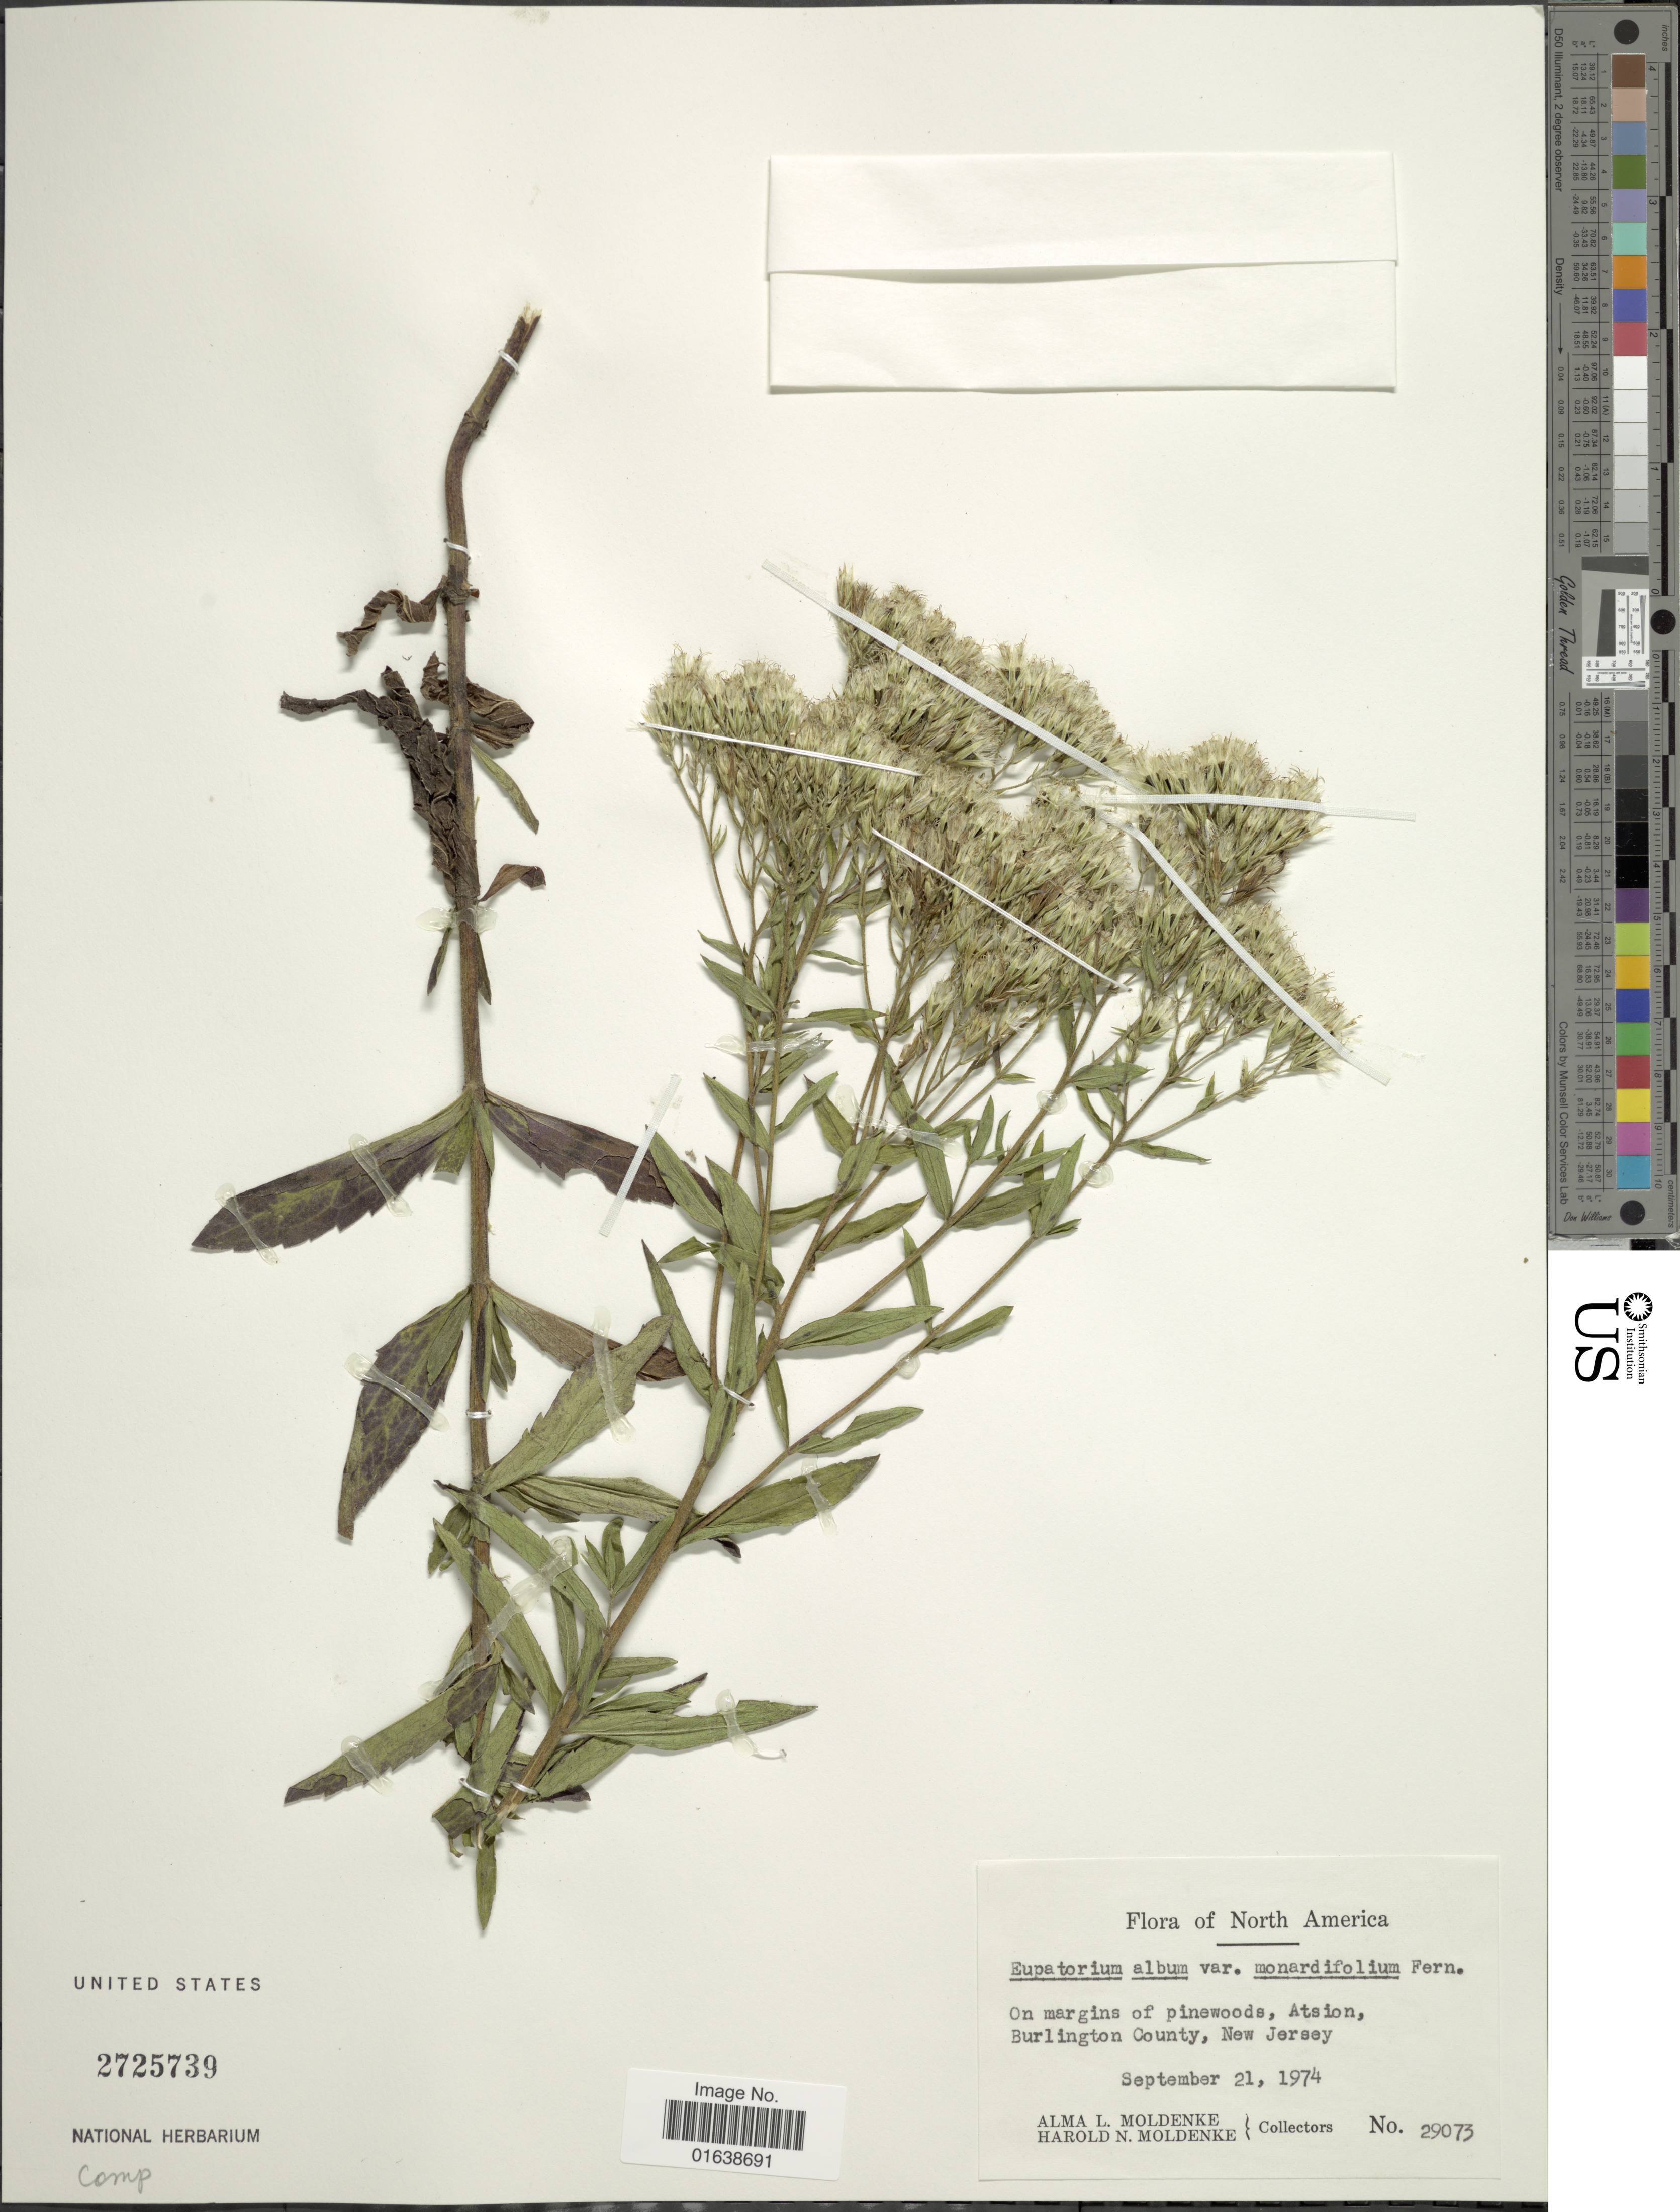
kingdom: Plantae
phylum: Tracheophyta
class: Magnoliopsida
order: Asterales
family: Asteraceae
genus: Eupatorium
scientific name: Eupatorium album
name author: L.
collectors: A. L. Moldenke & H. N. Moldenke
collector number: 29073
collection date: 1974-09-21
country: United States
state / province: New Jersey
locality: On margins of pinewoods, Atsion, Burlington County, New Jersey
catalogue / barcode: US 2725739